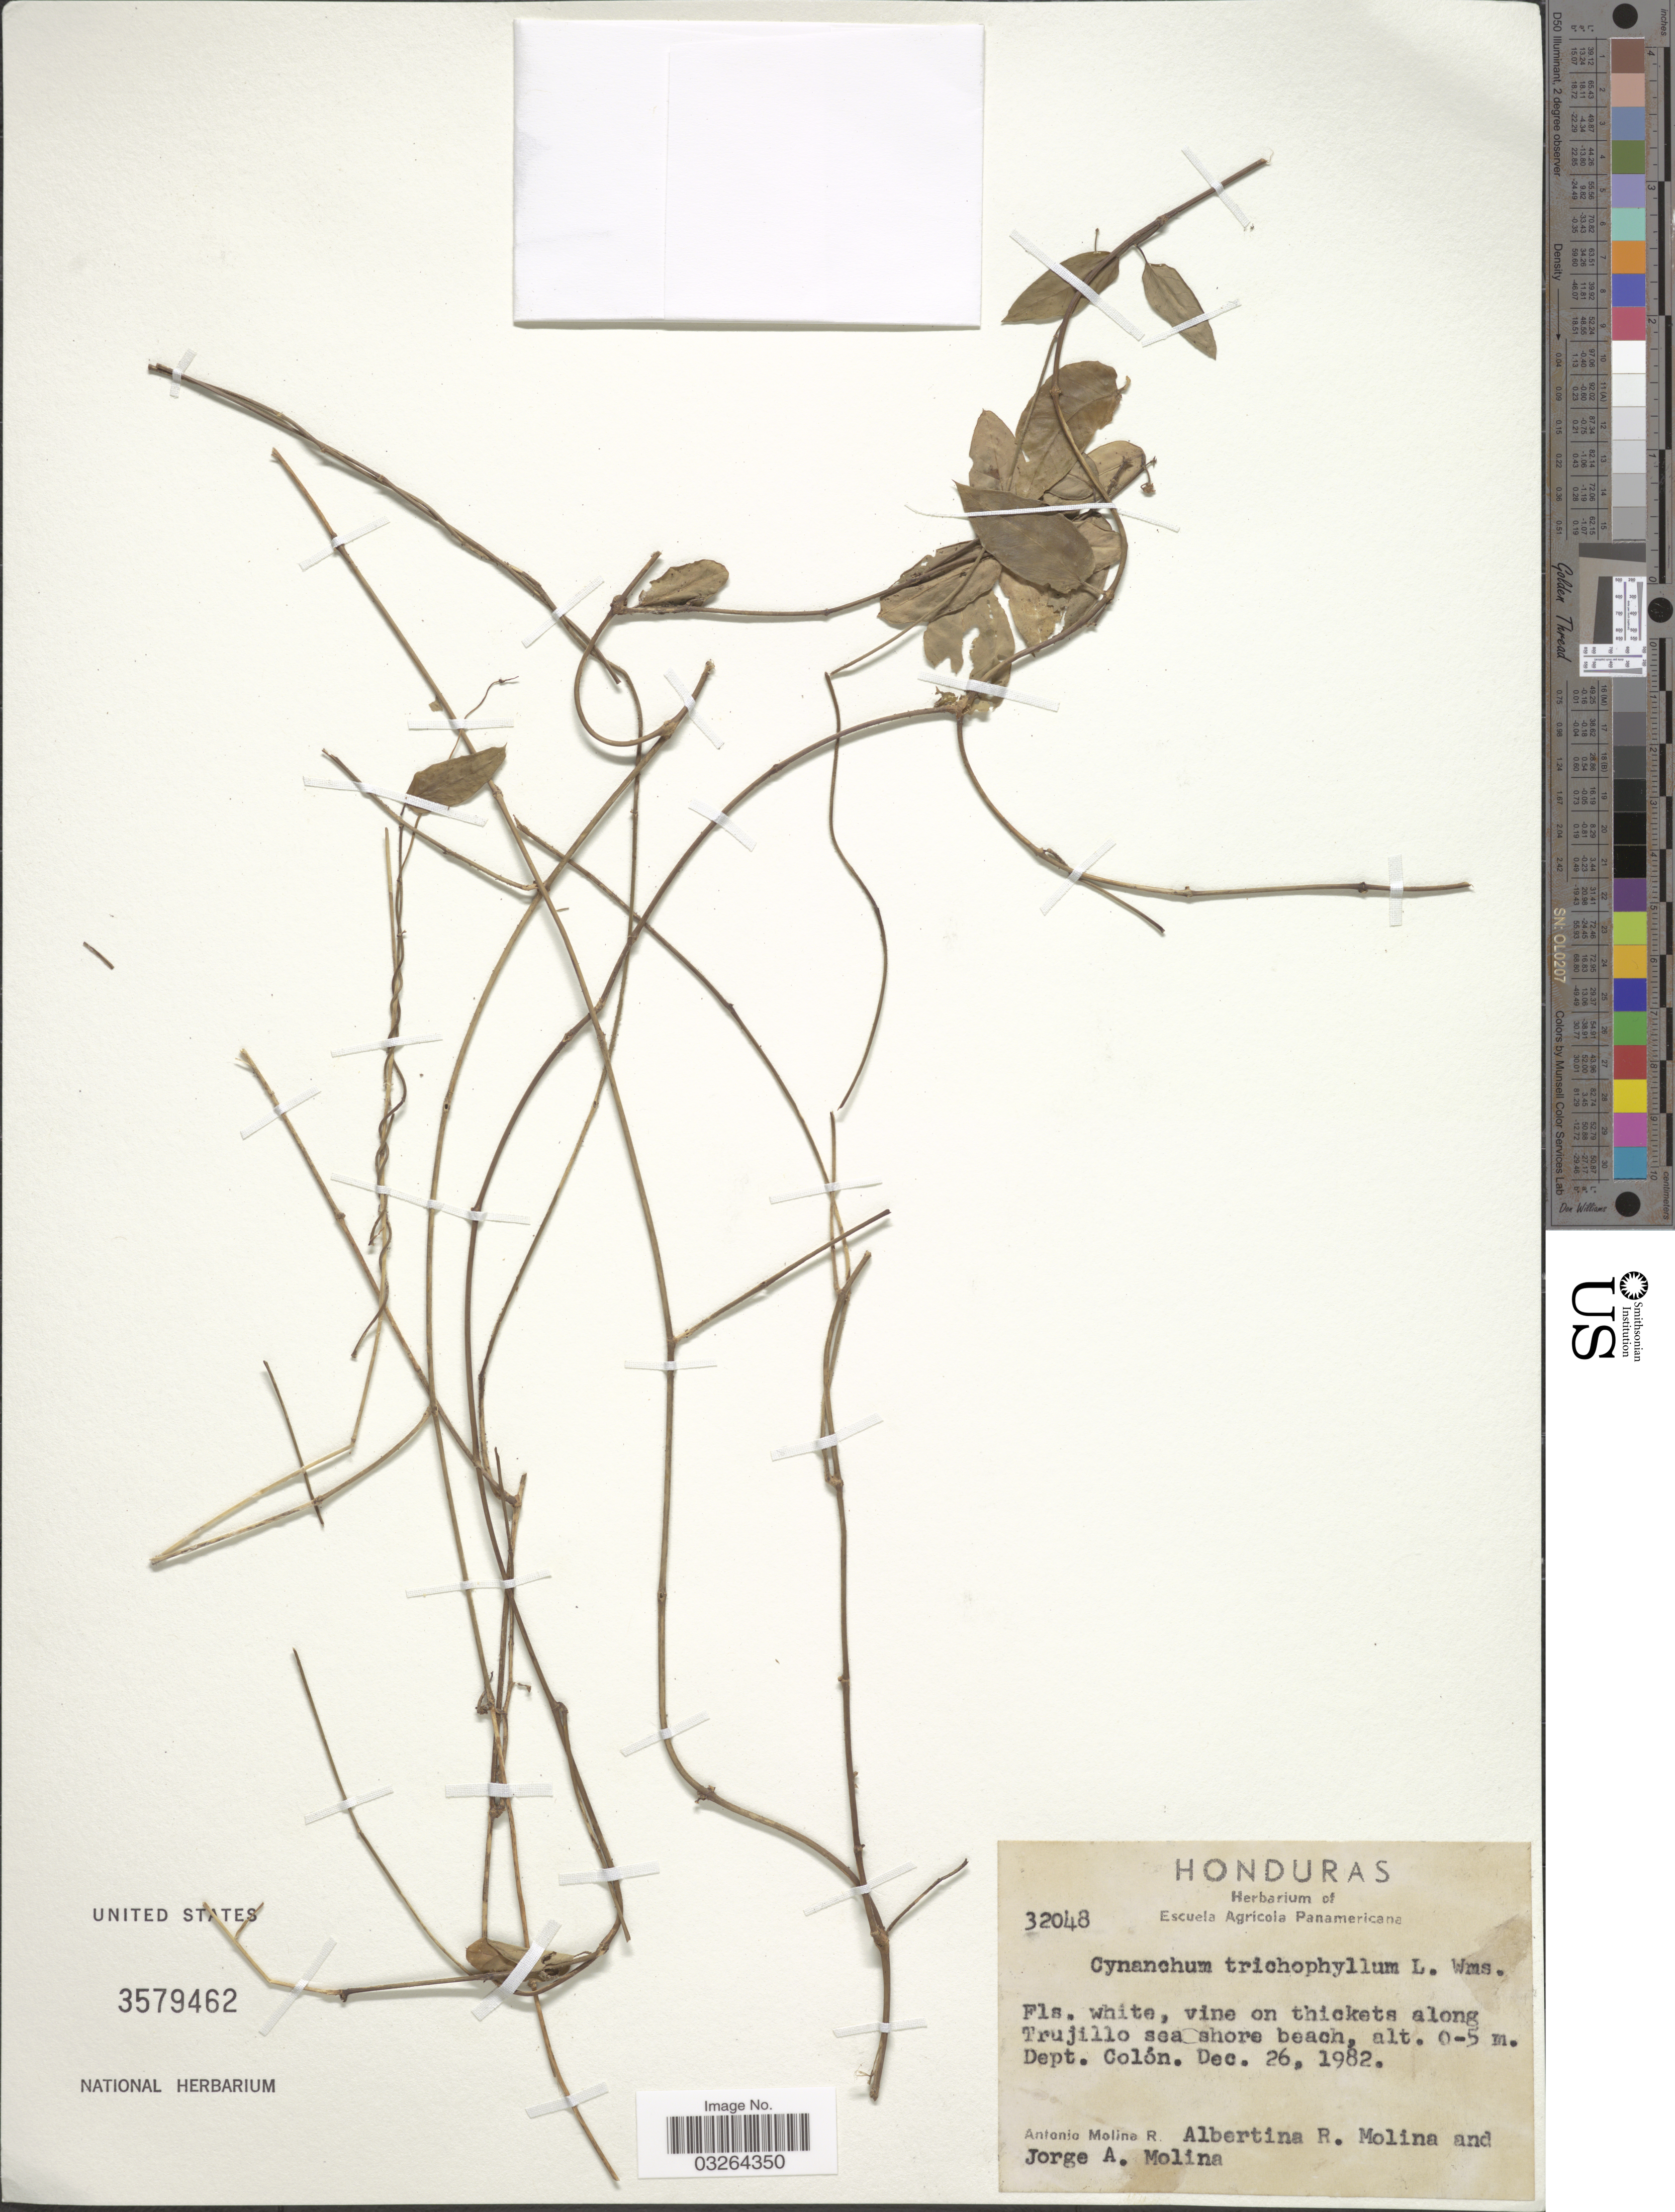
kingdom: Plantae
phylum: Tracheophyta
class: Magnoliopsida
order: Gentianales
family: Apocynaceae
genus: Cynanchum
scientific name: Cynanchum trichophyllum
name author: L.O. Williams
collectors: A. Molina R., A. R. Molina & J. A. Molina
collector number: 32048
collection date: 1982-12-26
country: Honduras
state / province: Colón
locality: Vine on thickets along Trujillo sea shore beach. Dept. Colón.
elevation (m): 0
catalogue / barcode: US 3579462